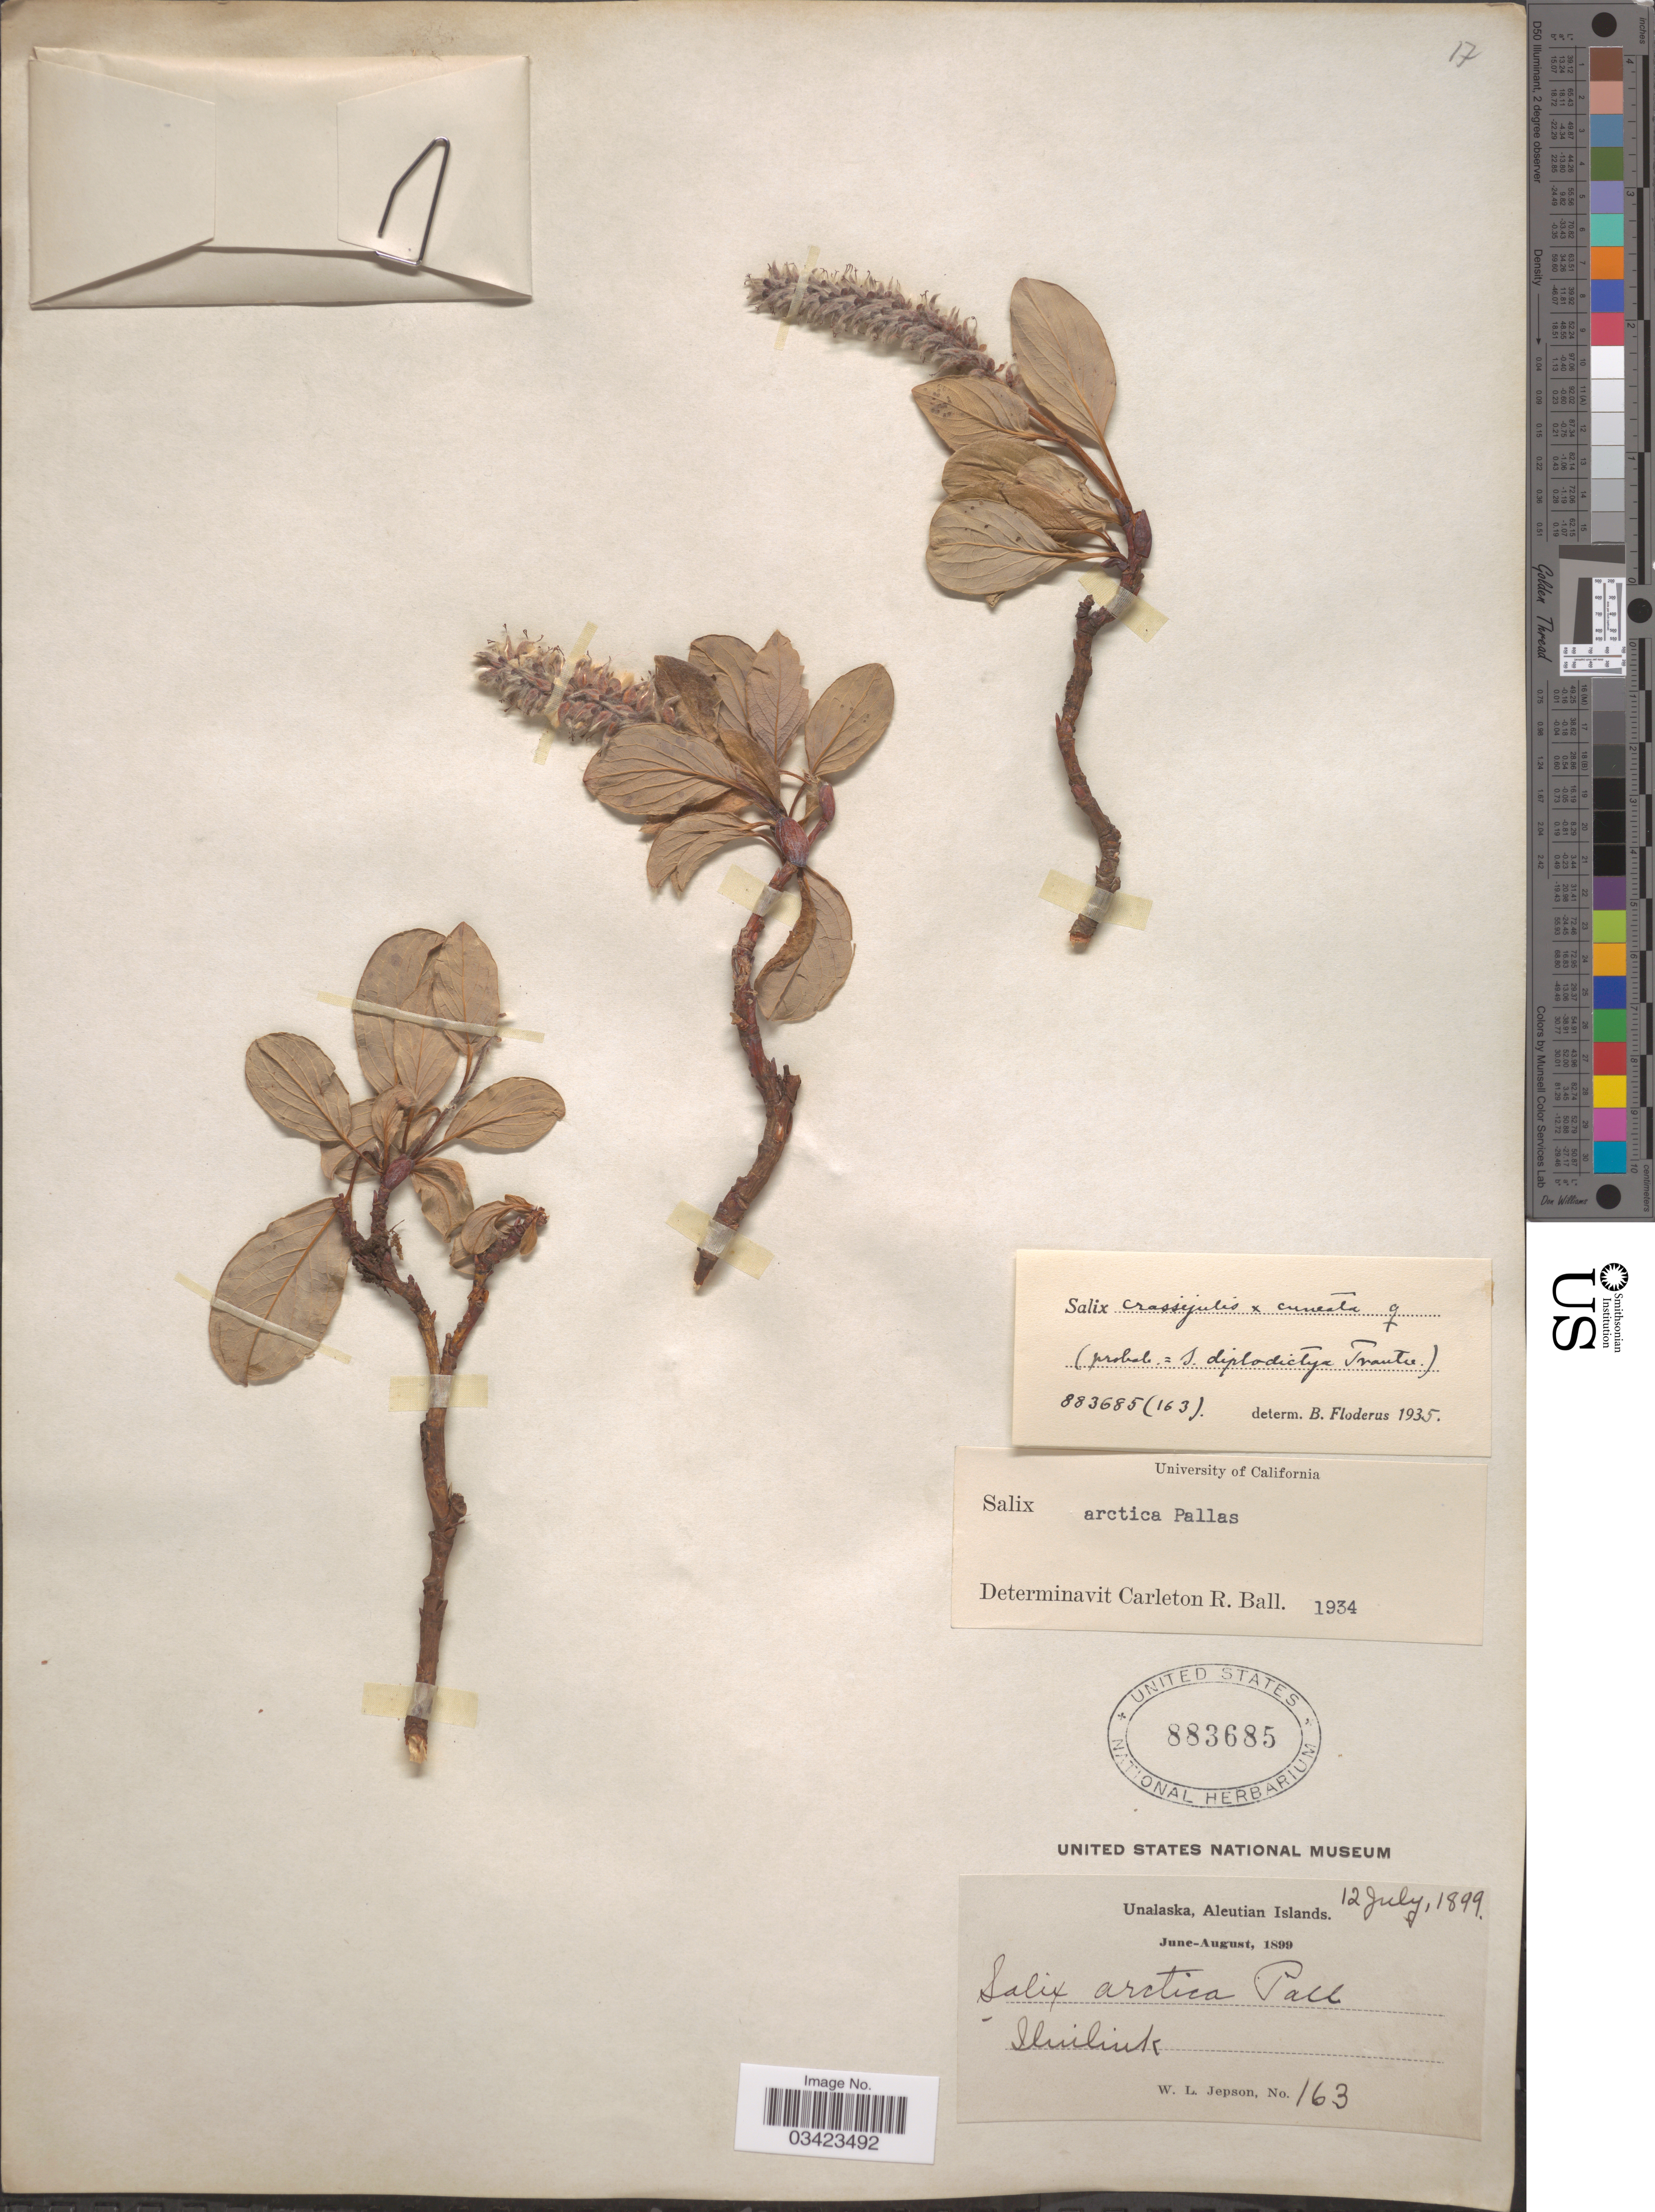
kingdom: Plantae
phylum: Tracheophyta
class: Magnoliopsida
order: Malpighiales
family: Salicaceae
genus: Salix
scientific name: Salix arctica var. araioclada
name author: (C.K. Schneid.) Raup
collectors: W. L. Jepson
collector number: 163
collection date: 1899-07-12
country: United States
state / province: Alaska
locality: Unalaska, Aleutian Islands. Iliuliuk.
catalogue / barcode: US 883685